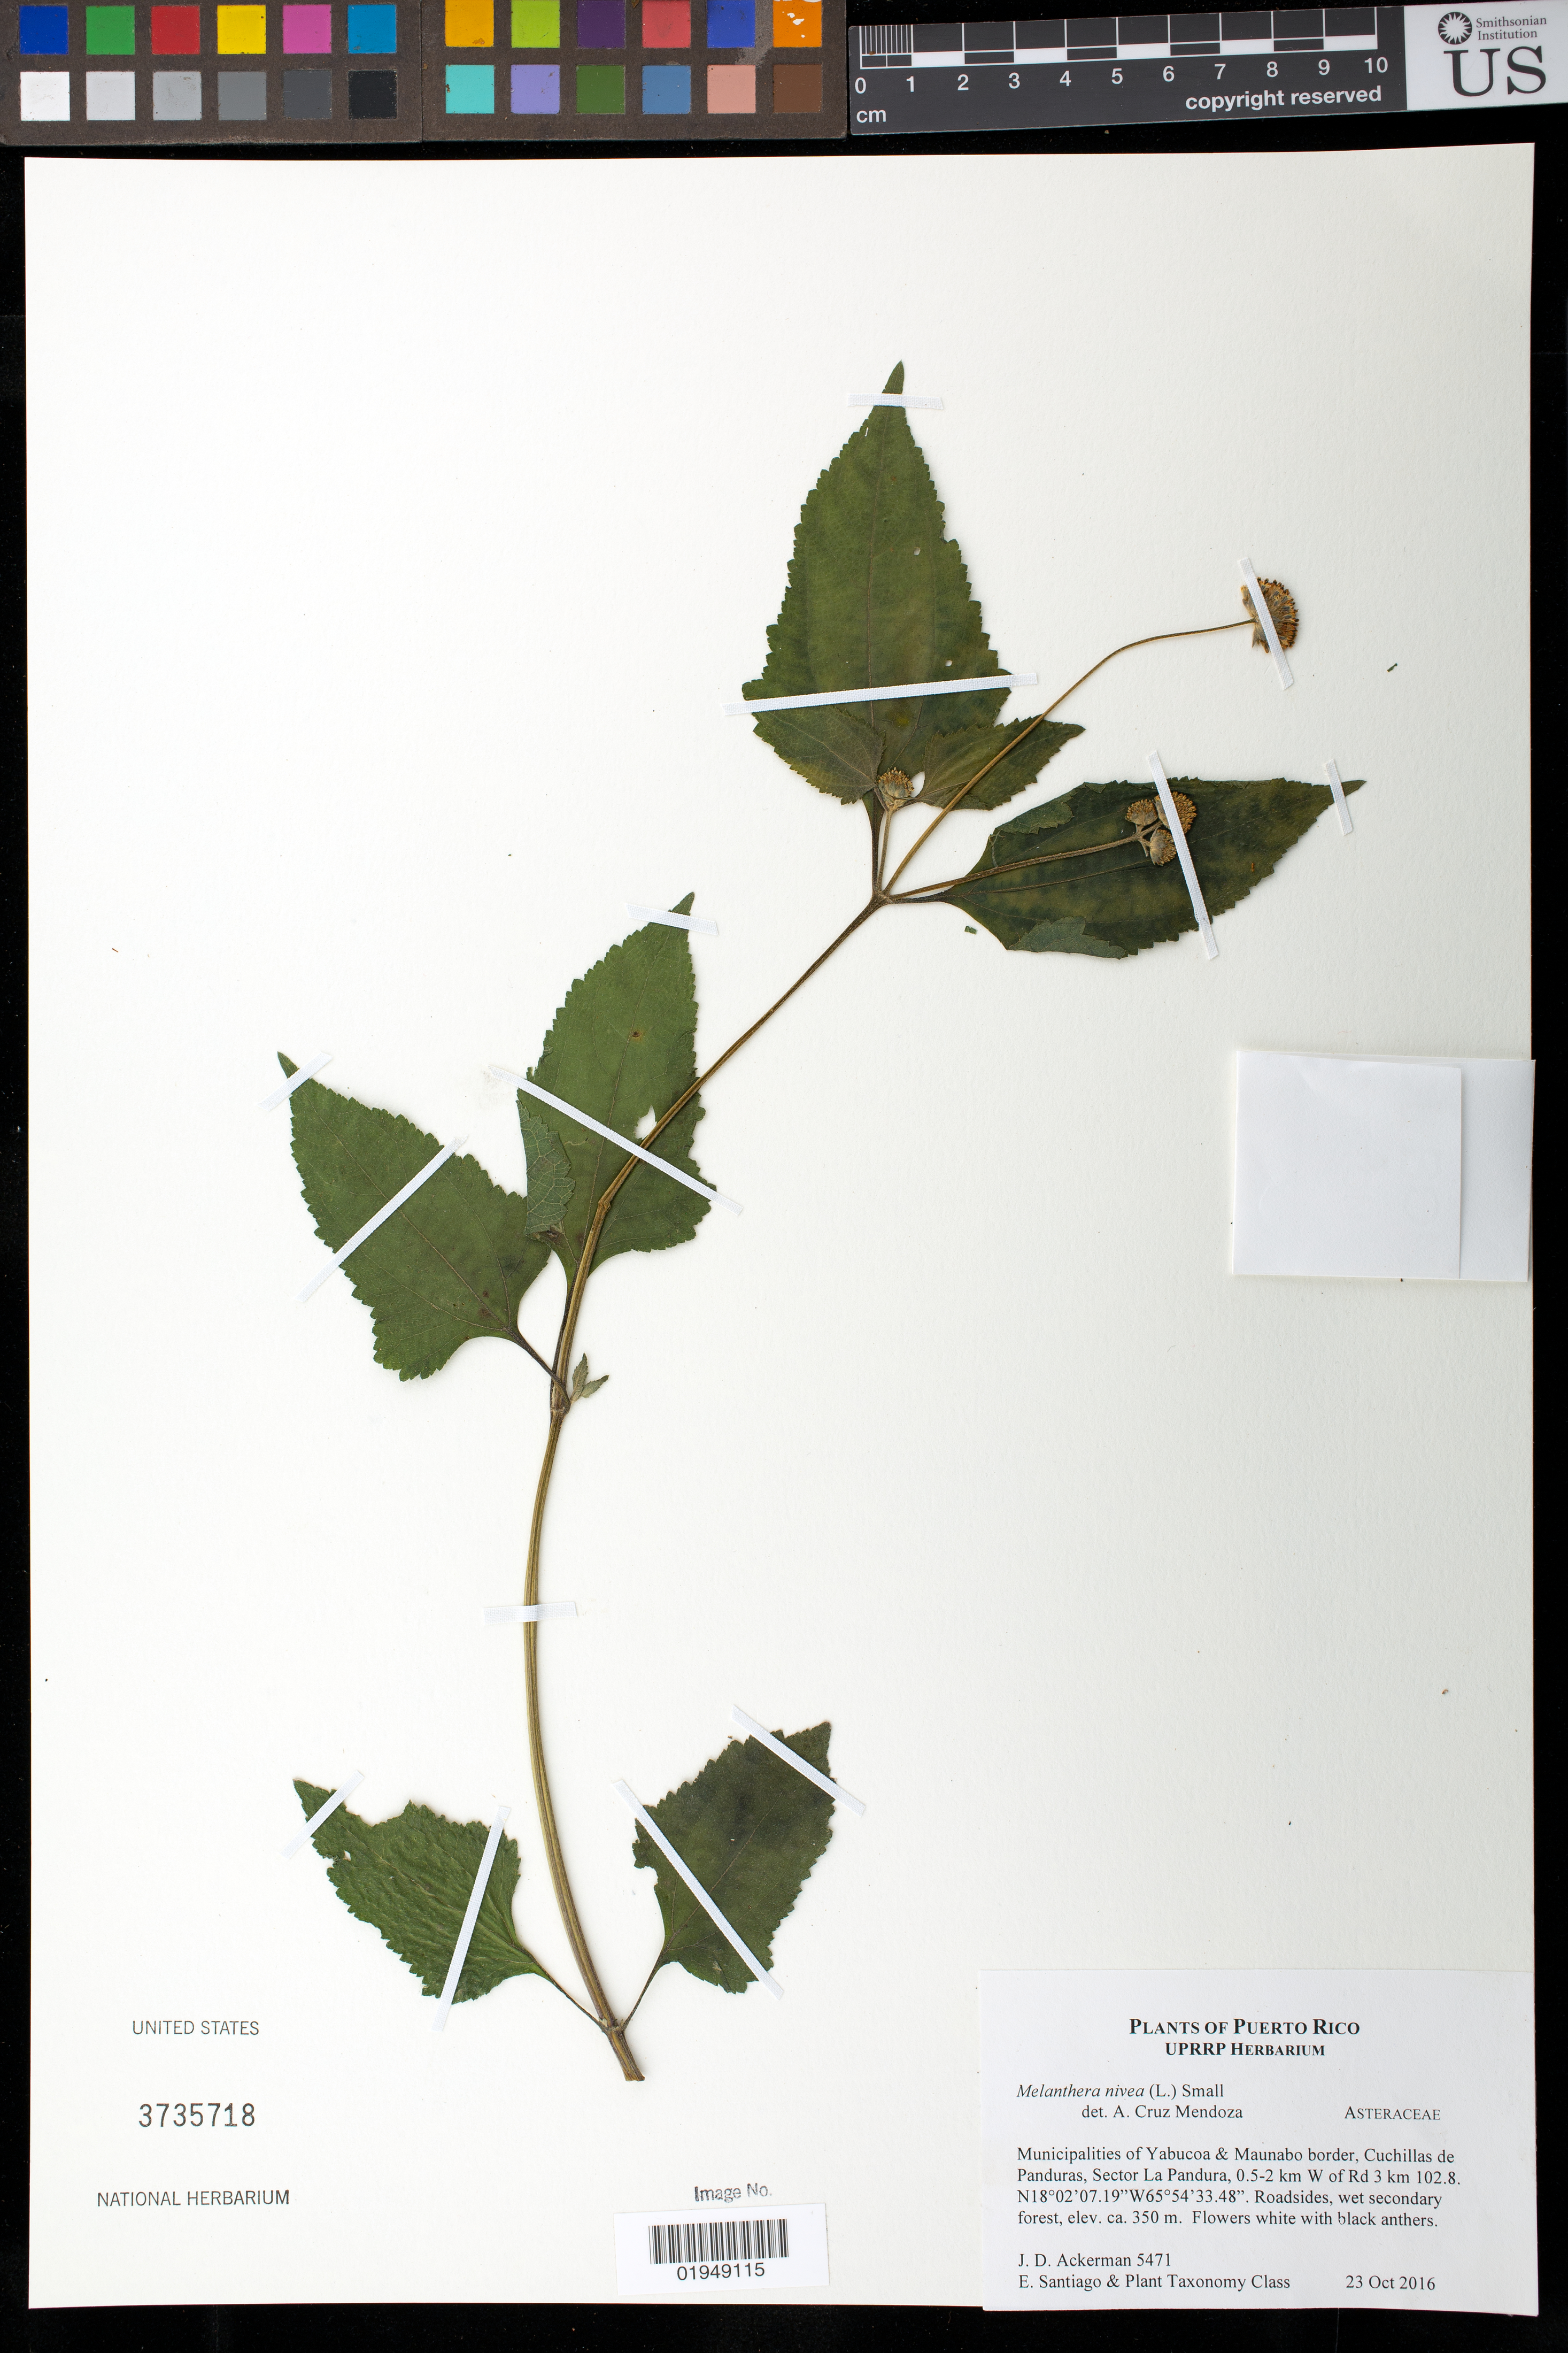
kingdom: Plantae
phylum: Tracheophyta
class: Magnoliopsida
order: Asterales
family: Asteraceae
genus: Melanthera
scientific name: Melanthera nivea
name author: (L.) Small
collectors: E. Santiago, UPR Plant Taxonomy Class & J. D. Ackerman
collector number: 5471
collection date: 2016-10-23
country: Puerto Rico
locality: Municipalities of Yabuca & Maunabo border, Cuchillas de Panduras, Sector La Pandura, 0.5-2 km W of Rd 3 km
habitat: Roadsides, wet secondary forest.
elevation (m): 350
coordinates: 18 92 07.19 N, 65 54 33.48 W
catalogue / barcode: US 3735718